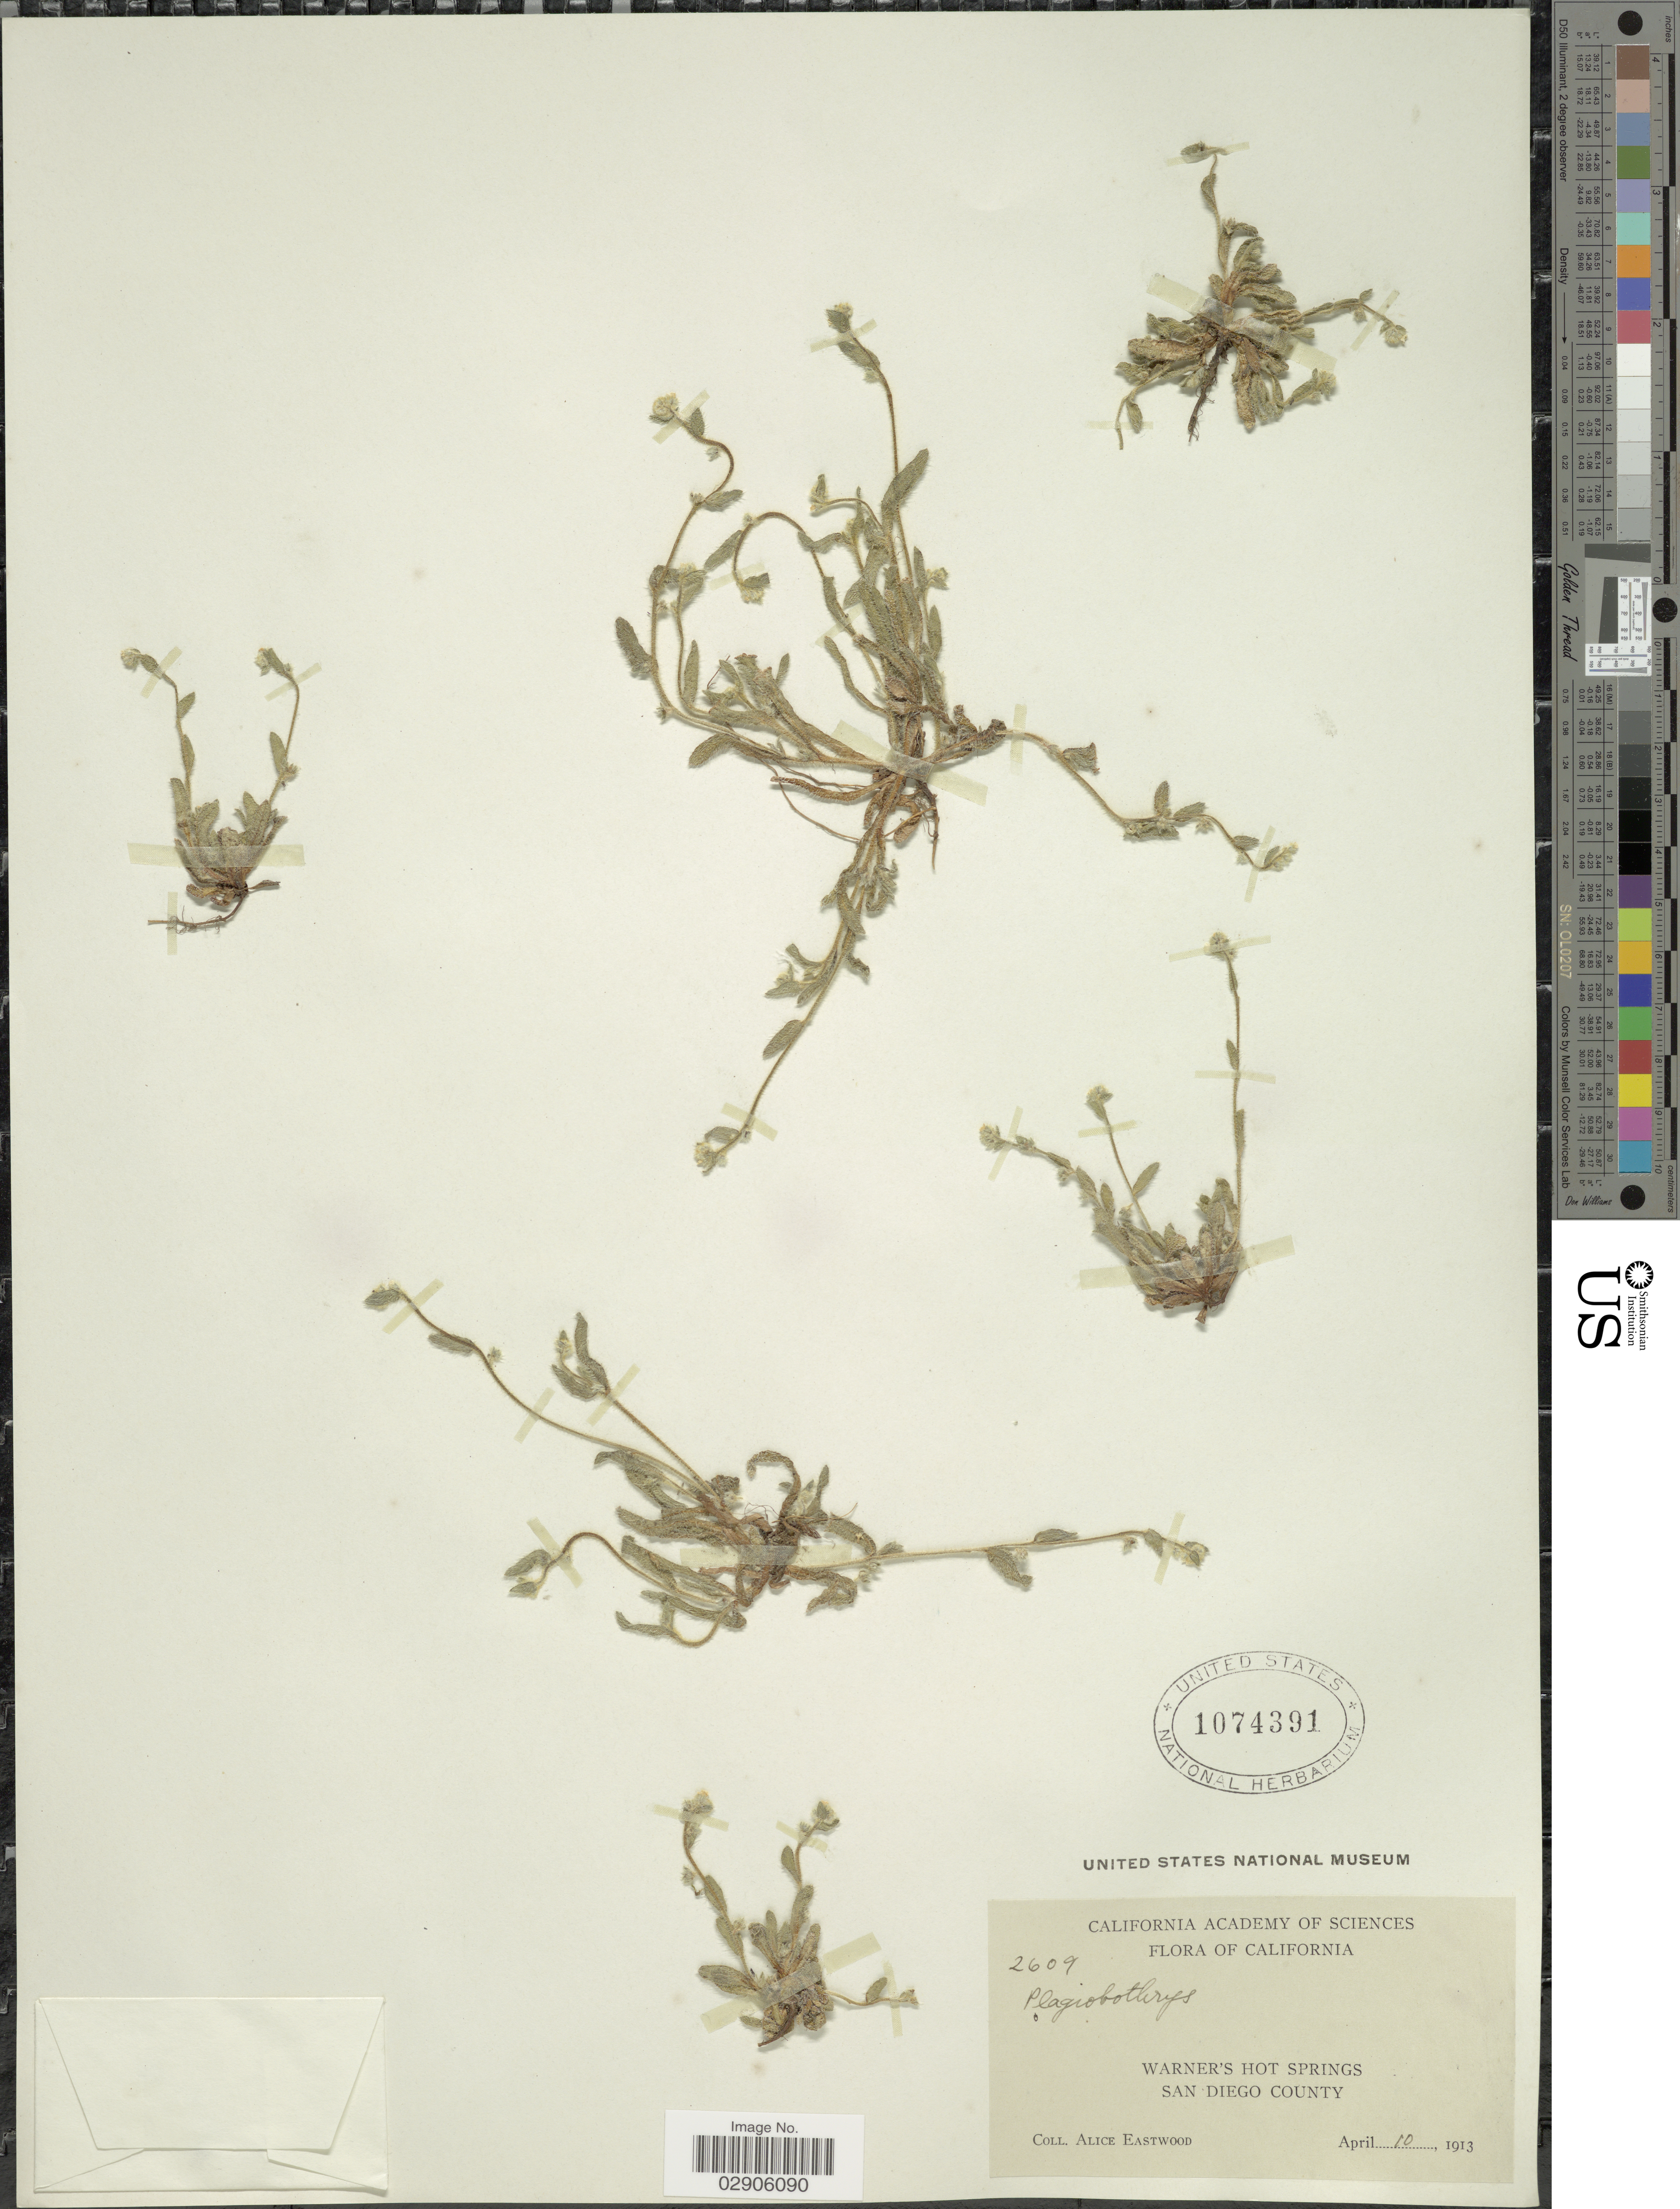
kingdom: Plantae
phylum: Tracheophyta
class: Magnoliopsida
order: Boraginales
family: Boraginaceae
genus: Plagiobothrys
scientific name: Plagiobothrys sp.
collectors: A. Eastwood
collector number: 2609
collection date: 1913-04-10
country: United States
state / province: California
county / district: San Diego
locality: Warner's Hot Springs, San Diego County.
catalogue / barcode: US 1074391